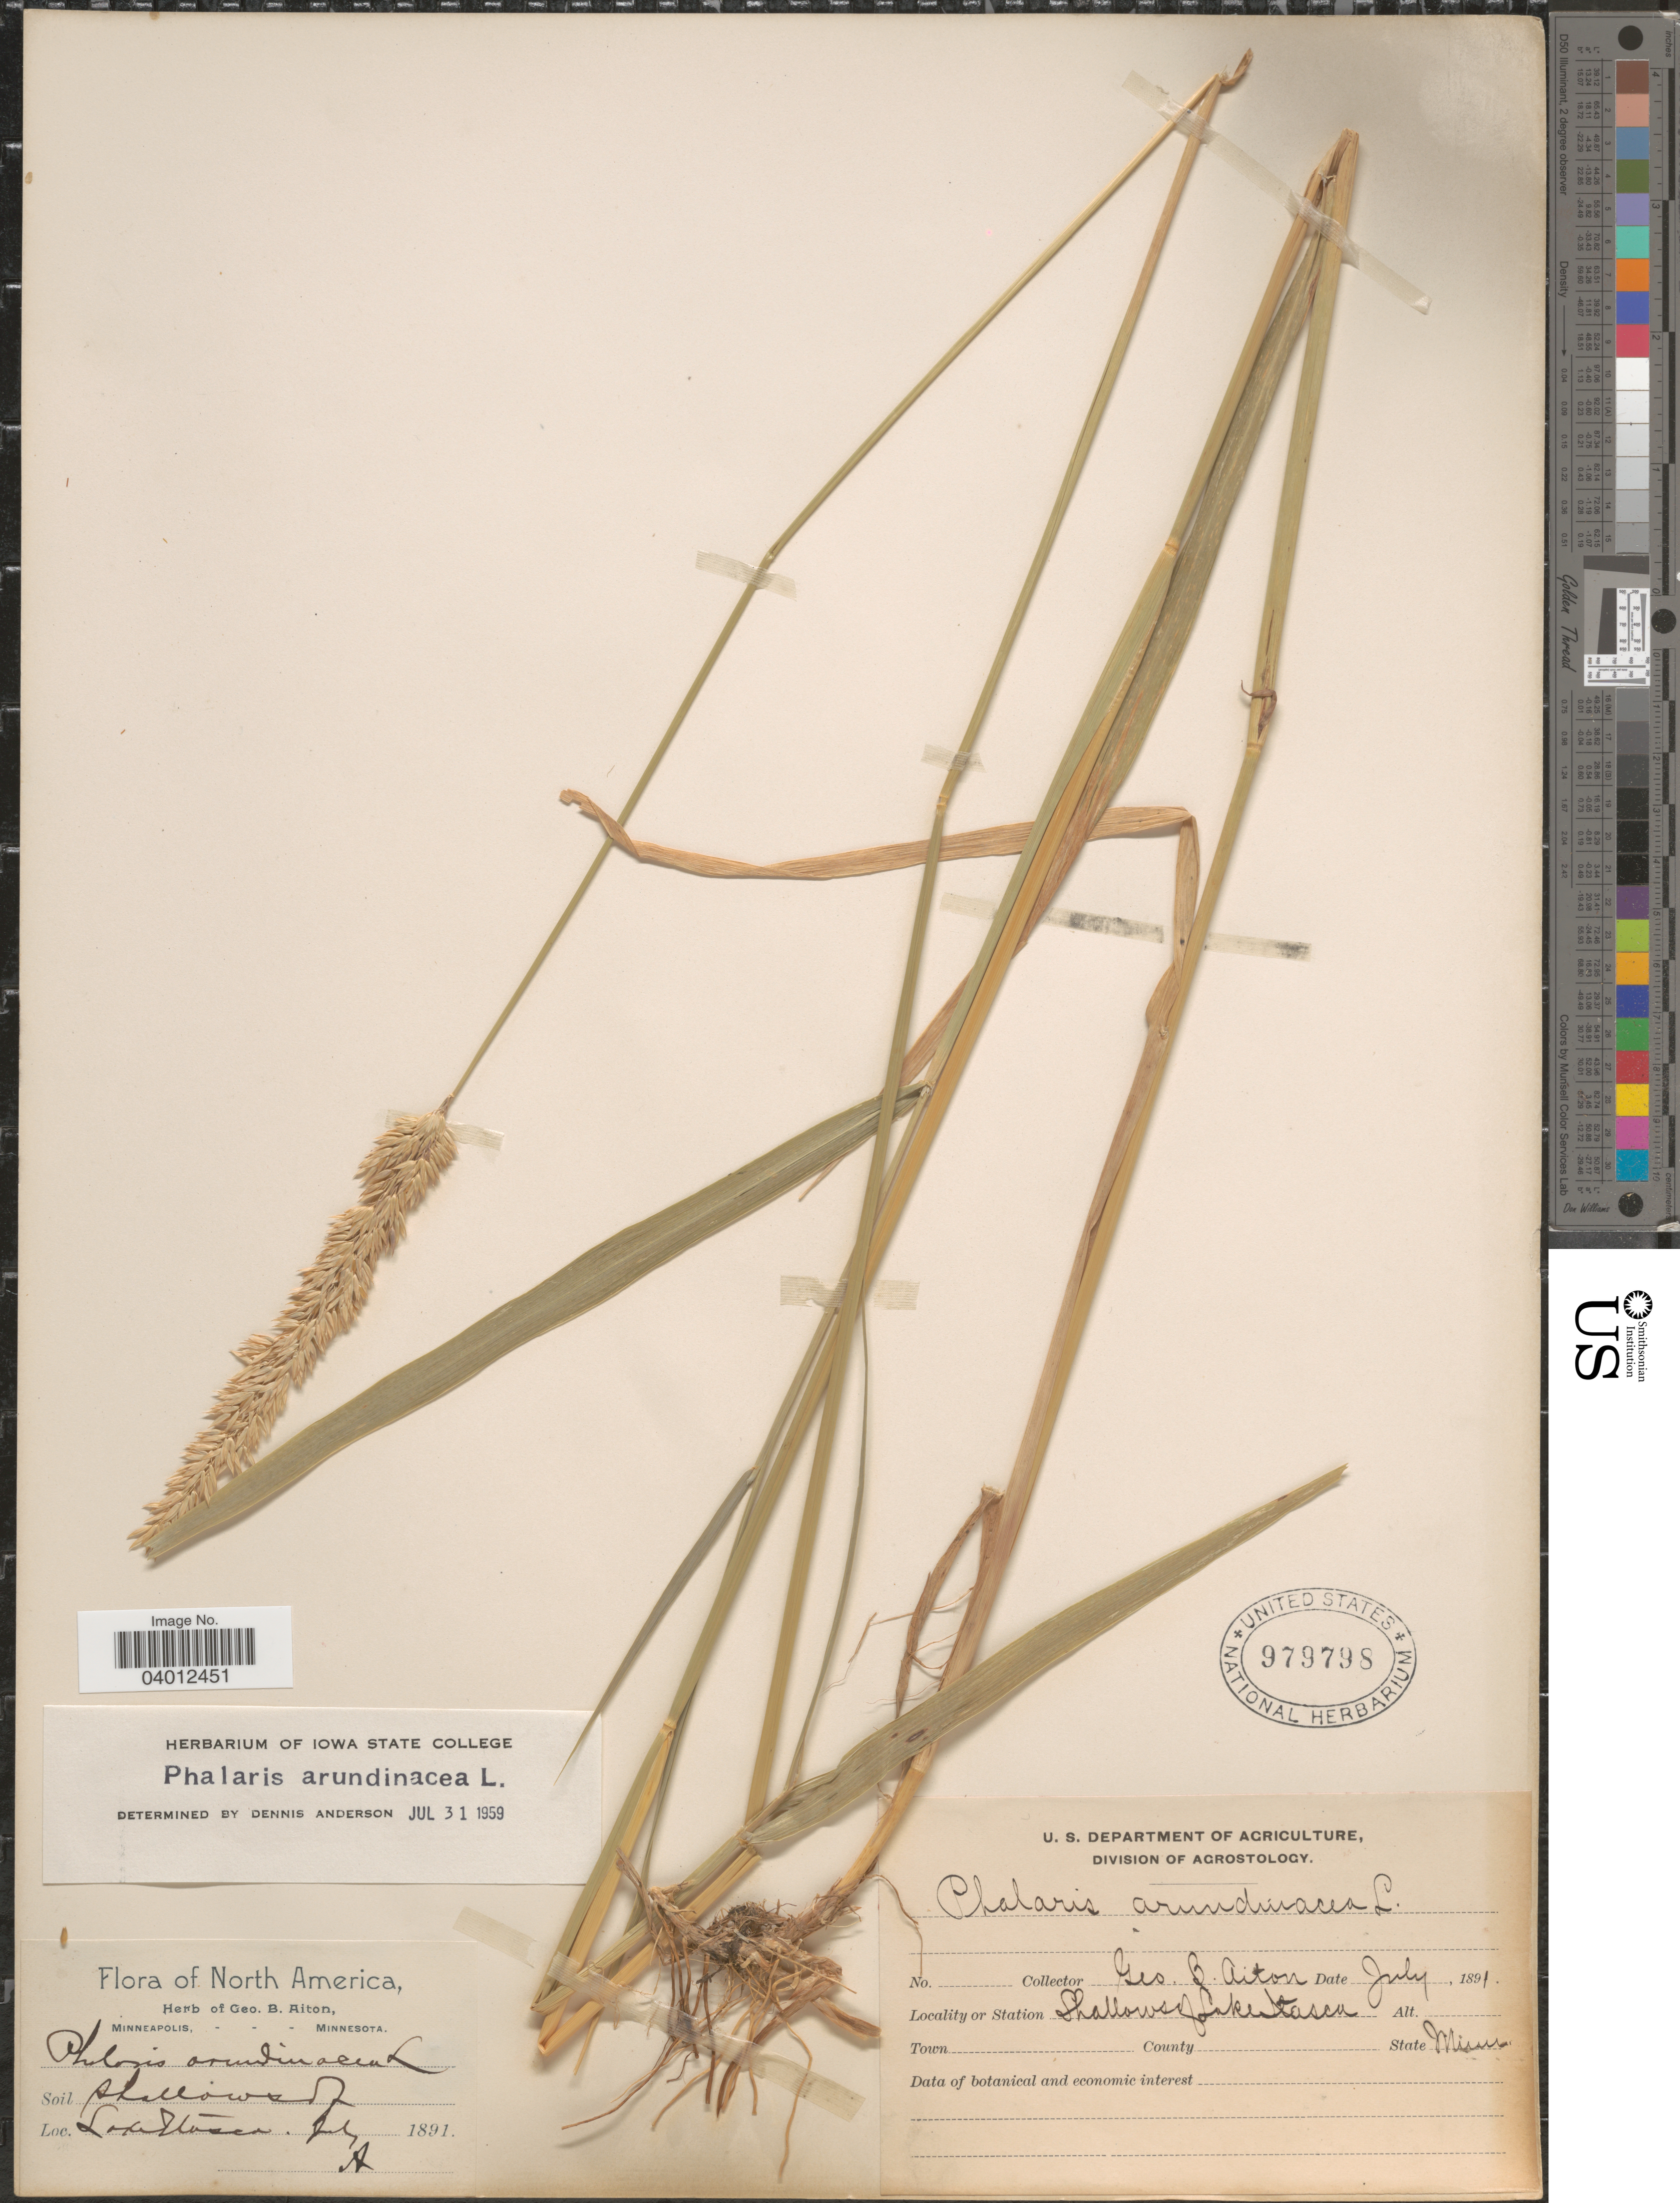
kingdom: Plantae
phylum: Tracheophyta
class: Liliopsida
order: Poales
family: Poaceae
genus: Phalaris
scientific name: Phalaris arundinacea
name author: L.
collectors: G. B. Aiton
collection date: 1891-07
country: United States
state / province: Minnesota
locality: Shallows of Lake Itasca.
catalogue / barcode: US 979798